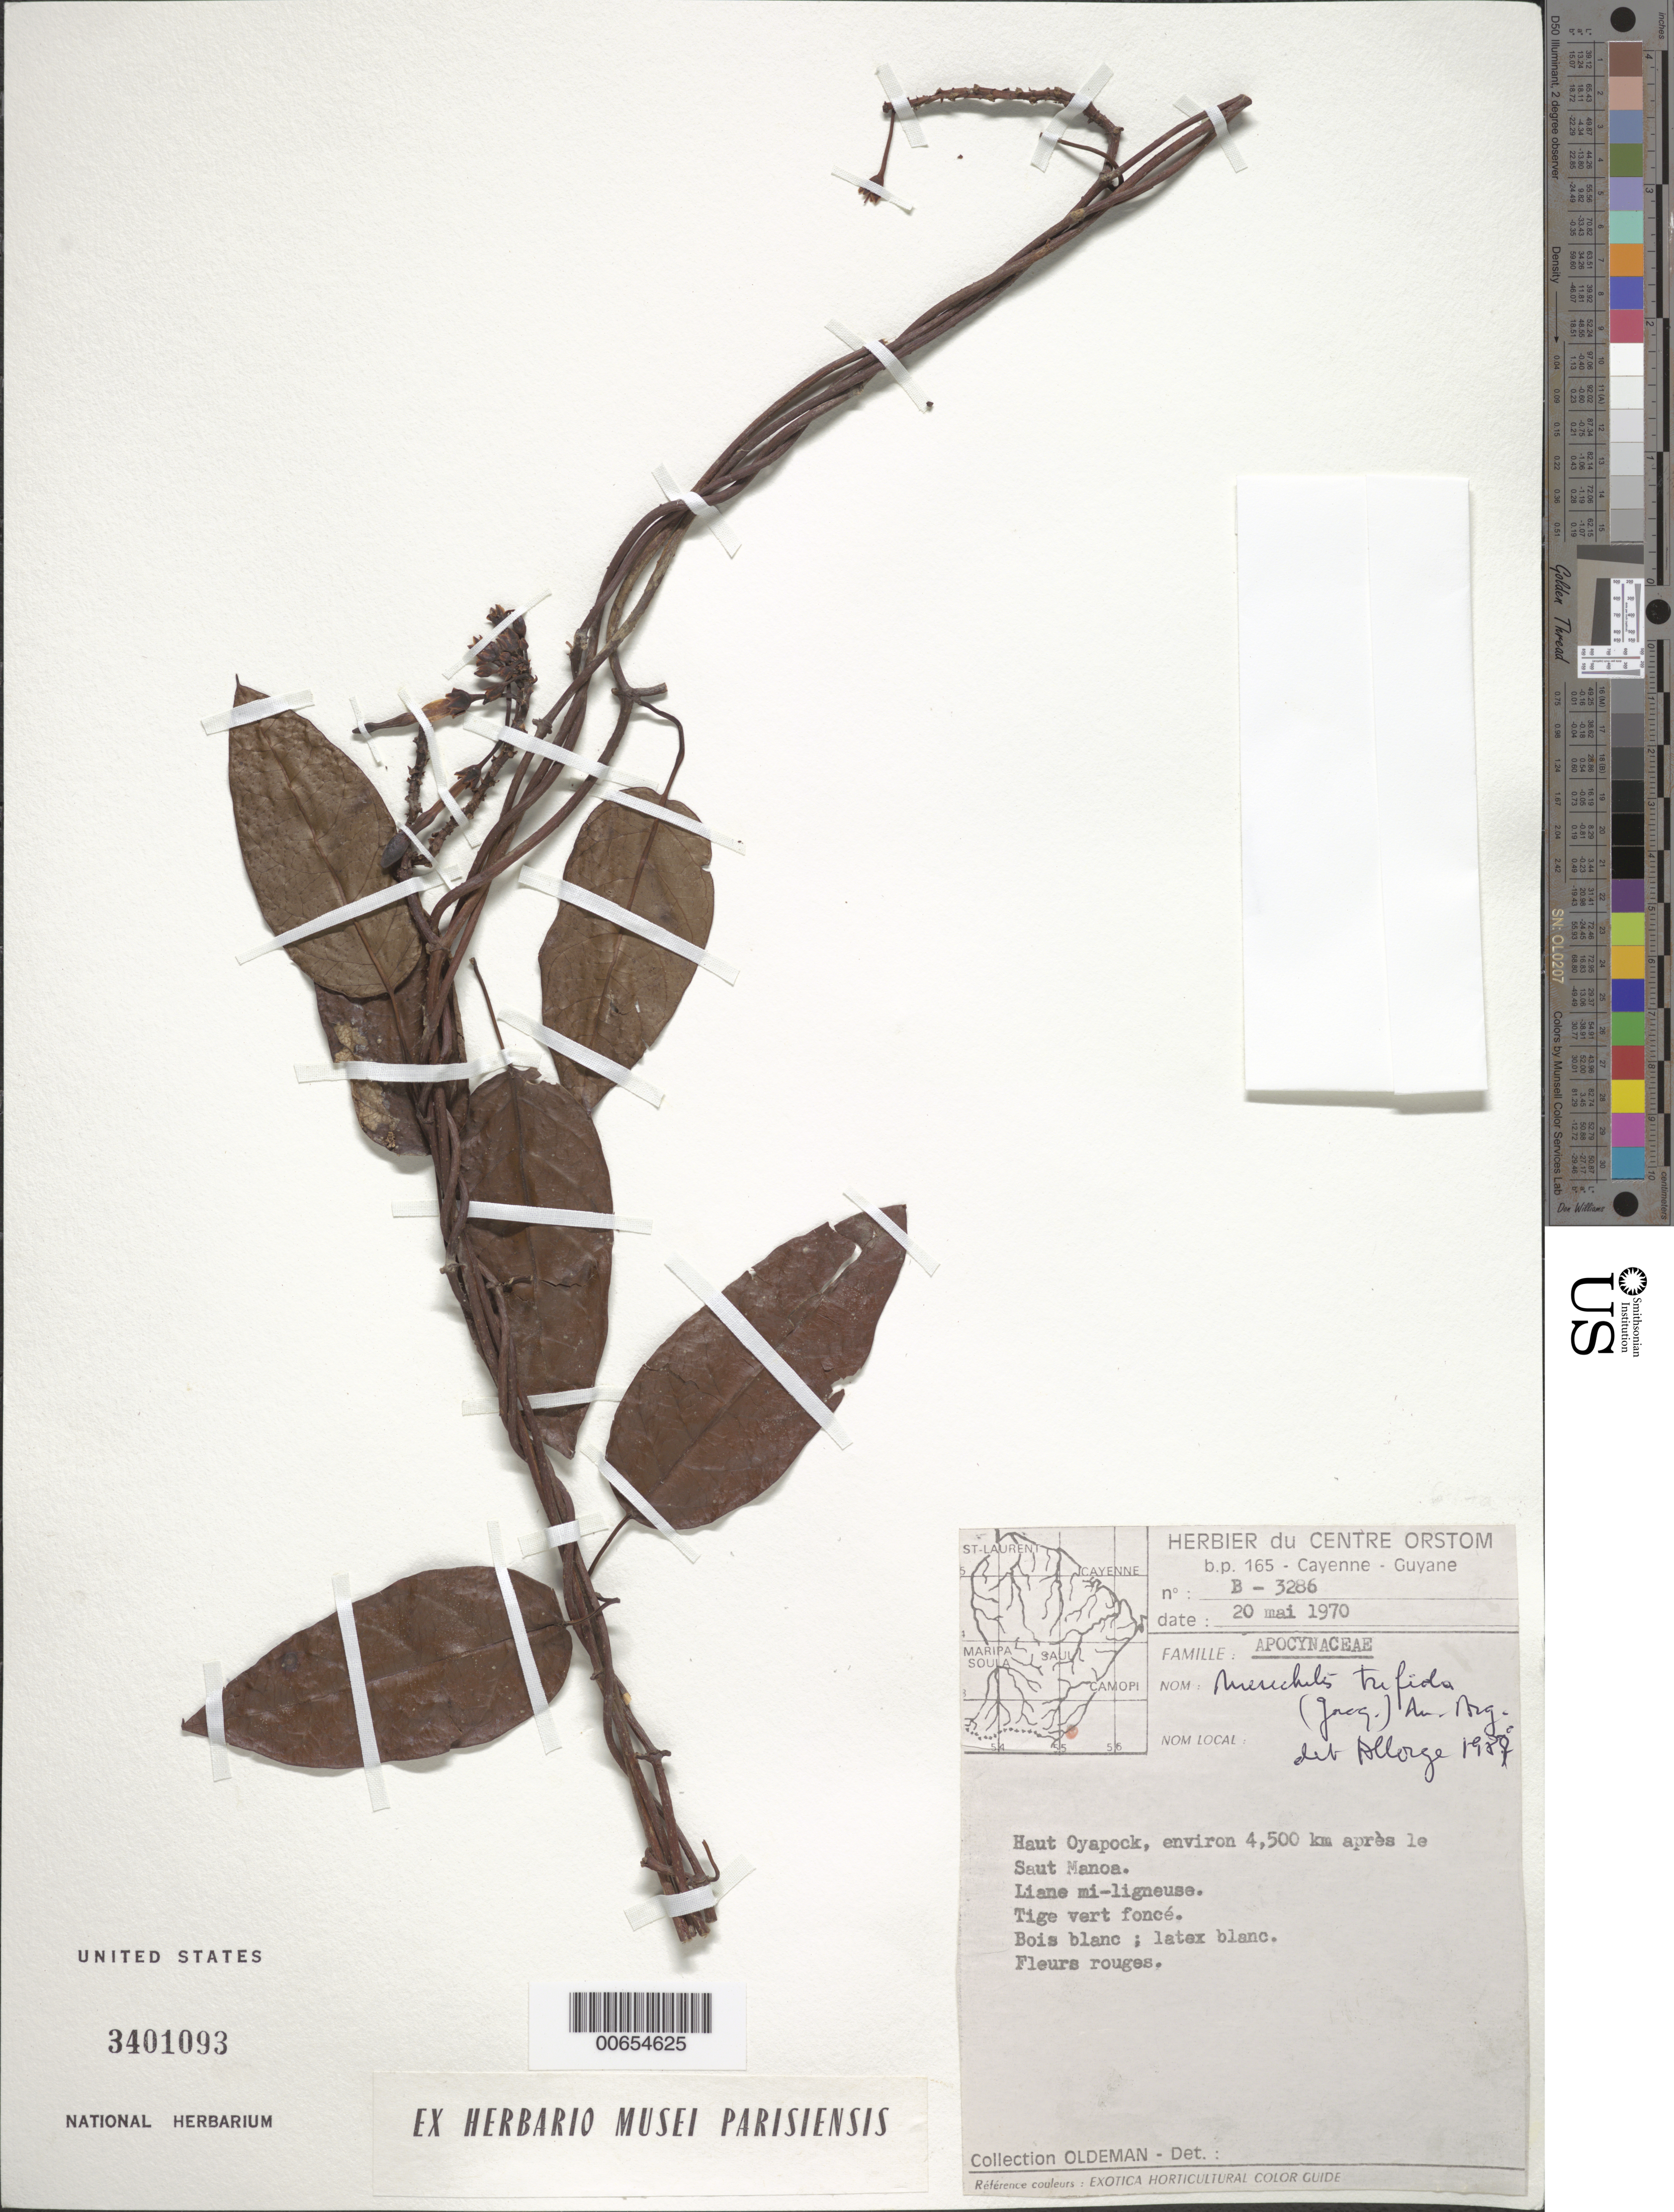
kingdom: Plantae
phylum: Tracheophyta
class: Magnoliopsida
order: Gentianales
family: Apocynaceae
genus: Mesechites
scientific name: Mesechites trifidus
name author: (Jacq.) Müll. Arg.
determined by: Allorge, L.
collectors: R. Oldeman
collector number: B 3286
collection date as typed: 20-May-70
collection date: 1970-05-20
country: French Guiana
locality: Haut Oyapock, env. 4.5 km après le Saut Manoa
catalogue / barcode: US 3401093